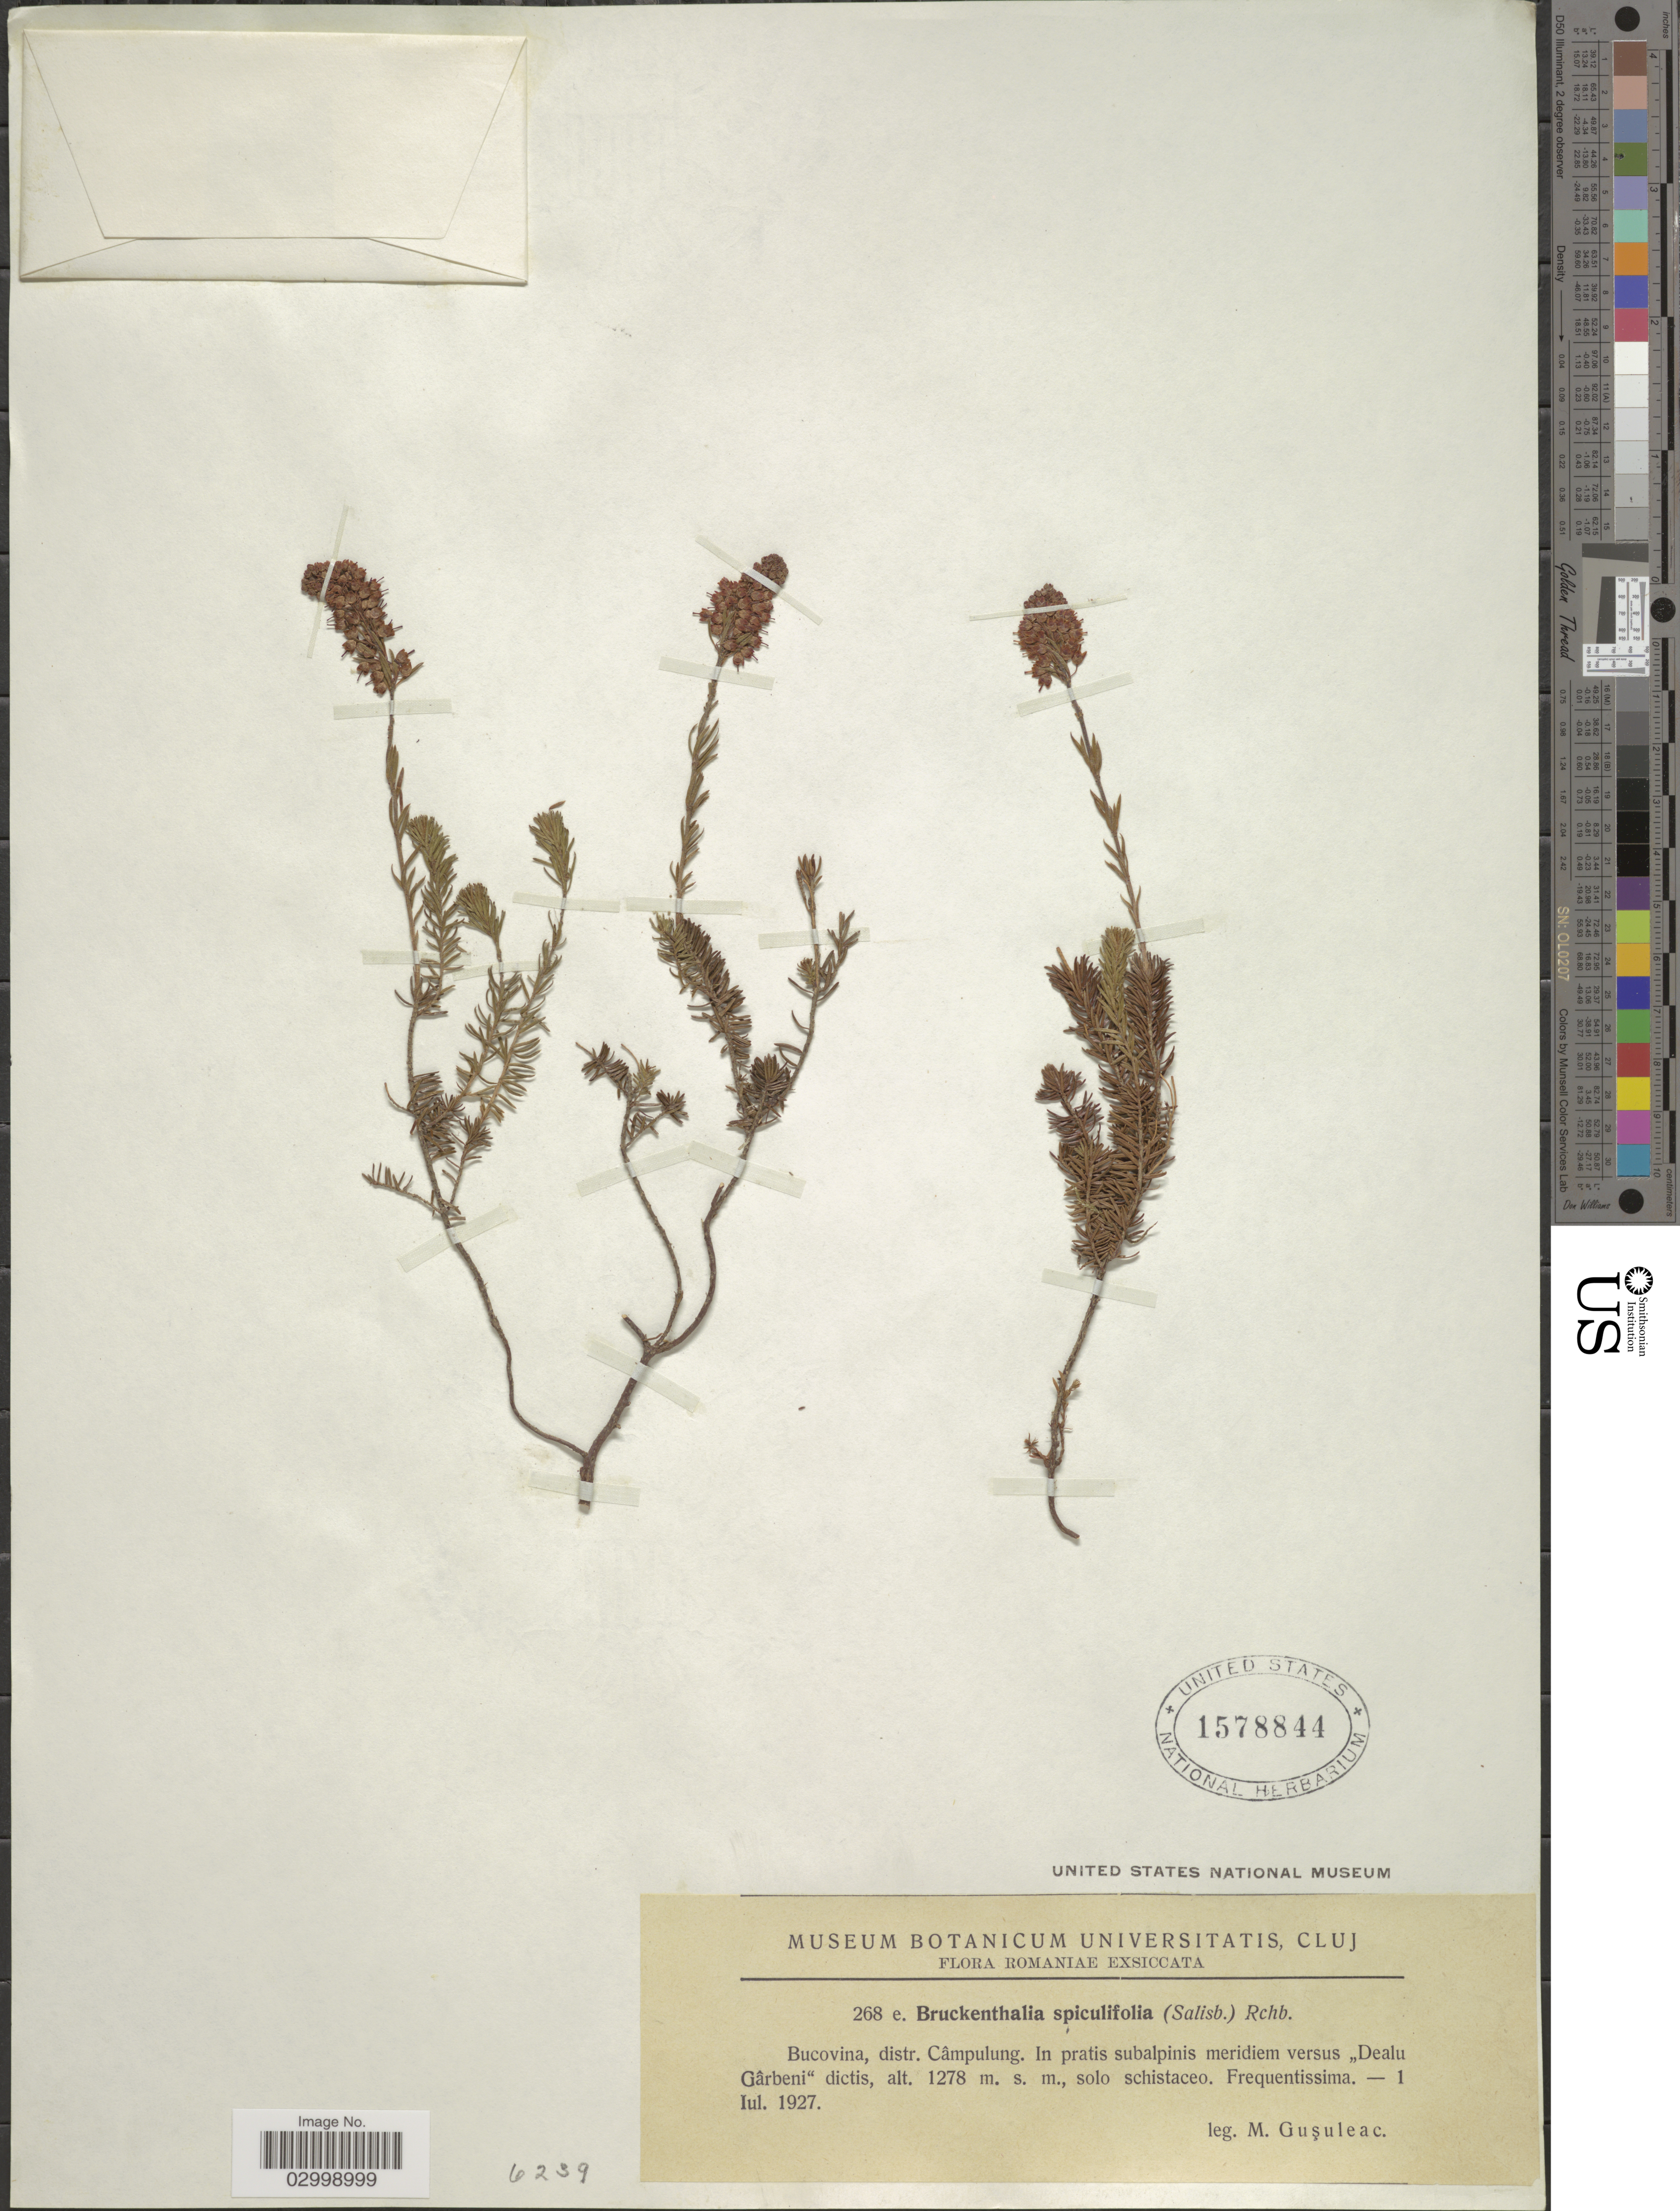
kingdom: Plantae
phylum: Tracheophyta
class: Magnoliopsida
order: Ericales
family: Ericaceae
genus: Bruckenthalia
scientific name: Bruckenthalia spiculifolia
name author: (Salisb.) Rchb.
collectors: M. Gusuleac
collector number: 268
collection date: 1927-07-01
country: Romania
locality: Romaniae. Bucovina, distr. Câmpulung.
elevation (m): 1278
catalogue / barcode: US 1578844